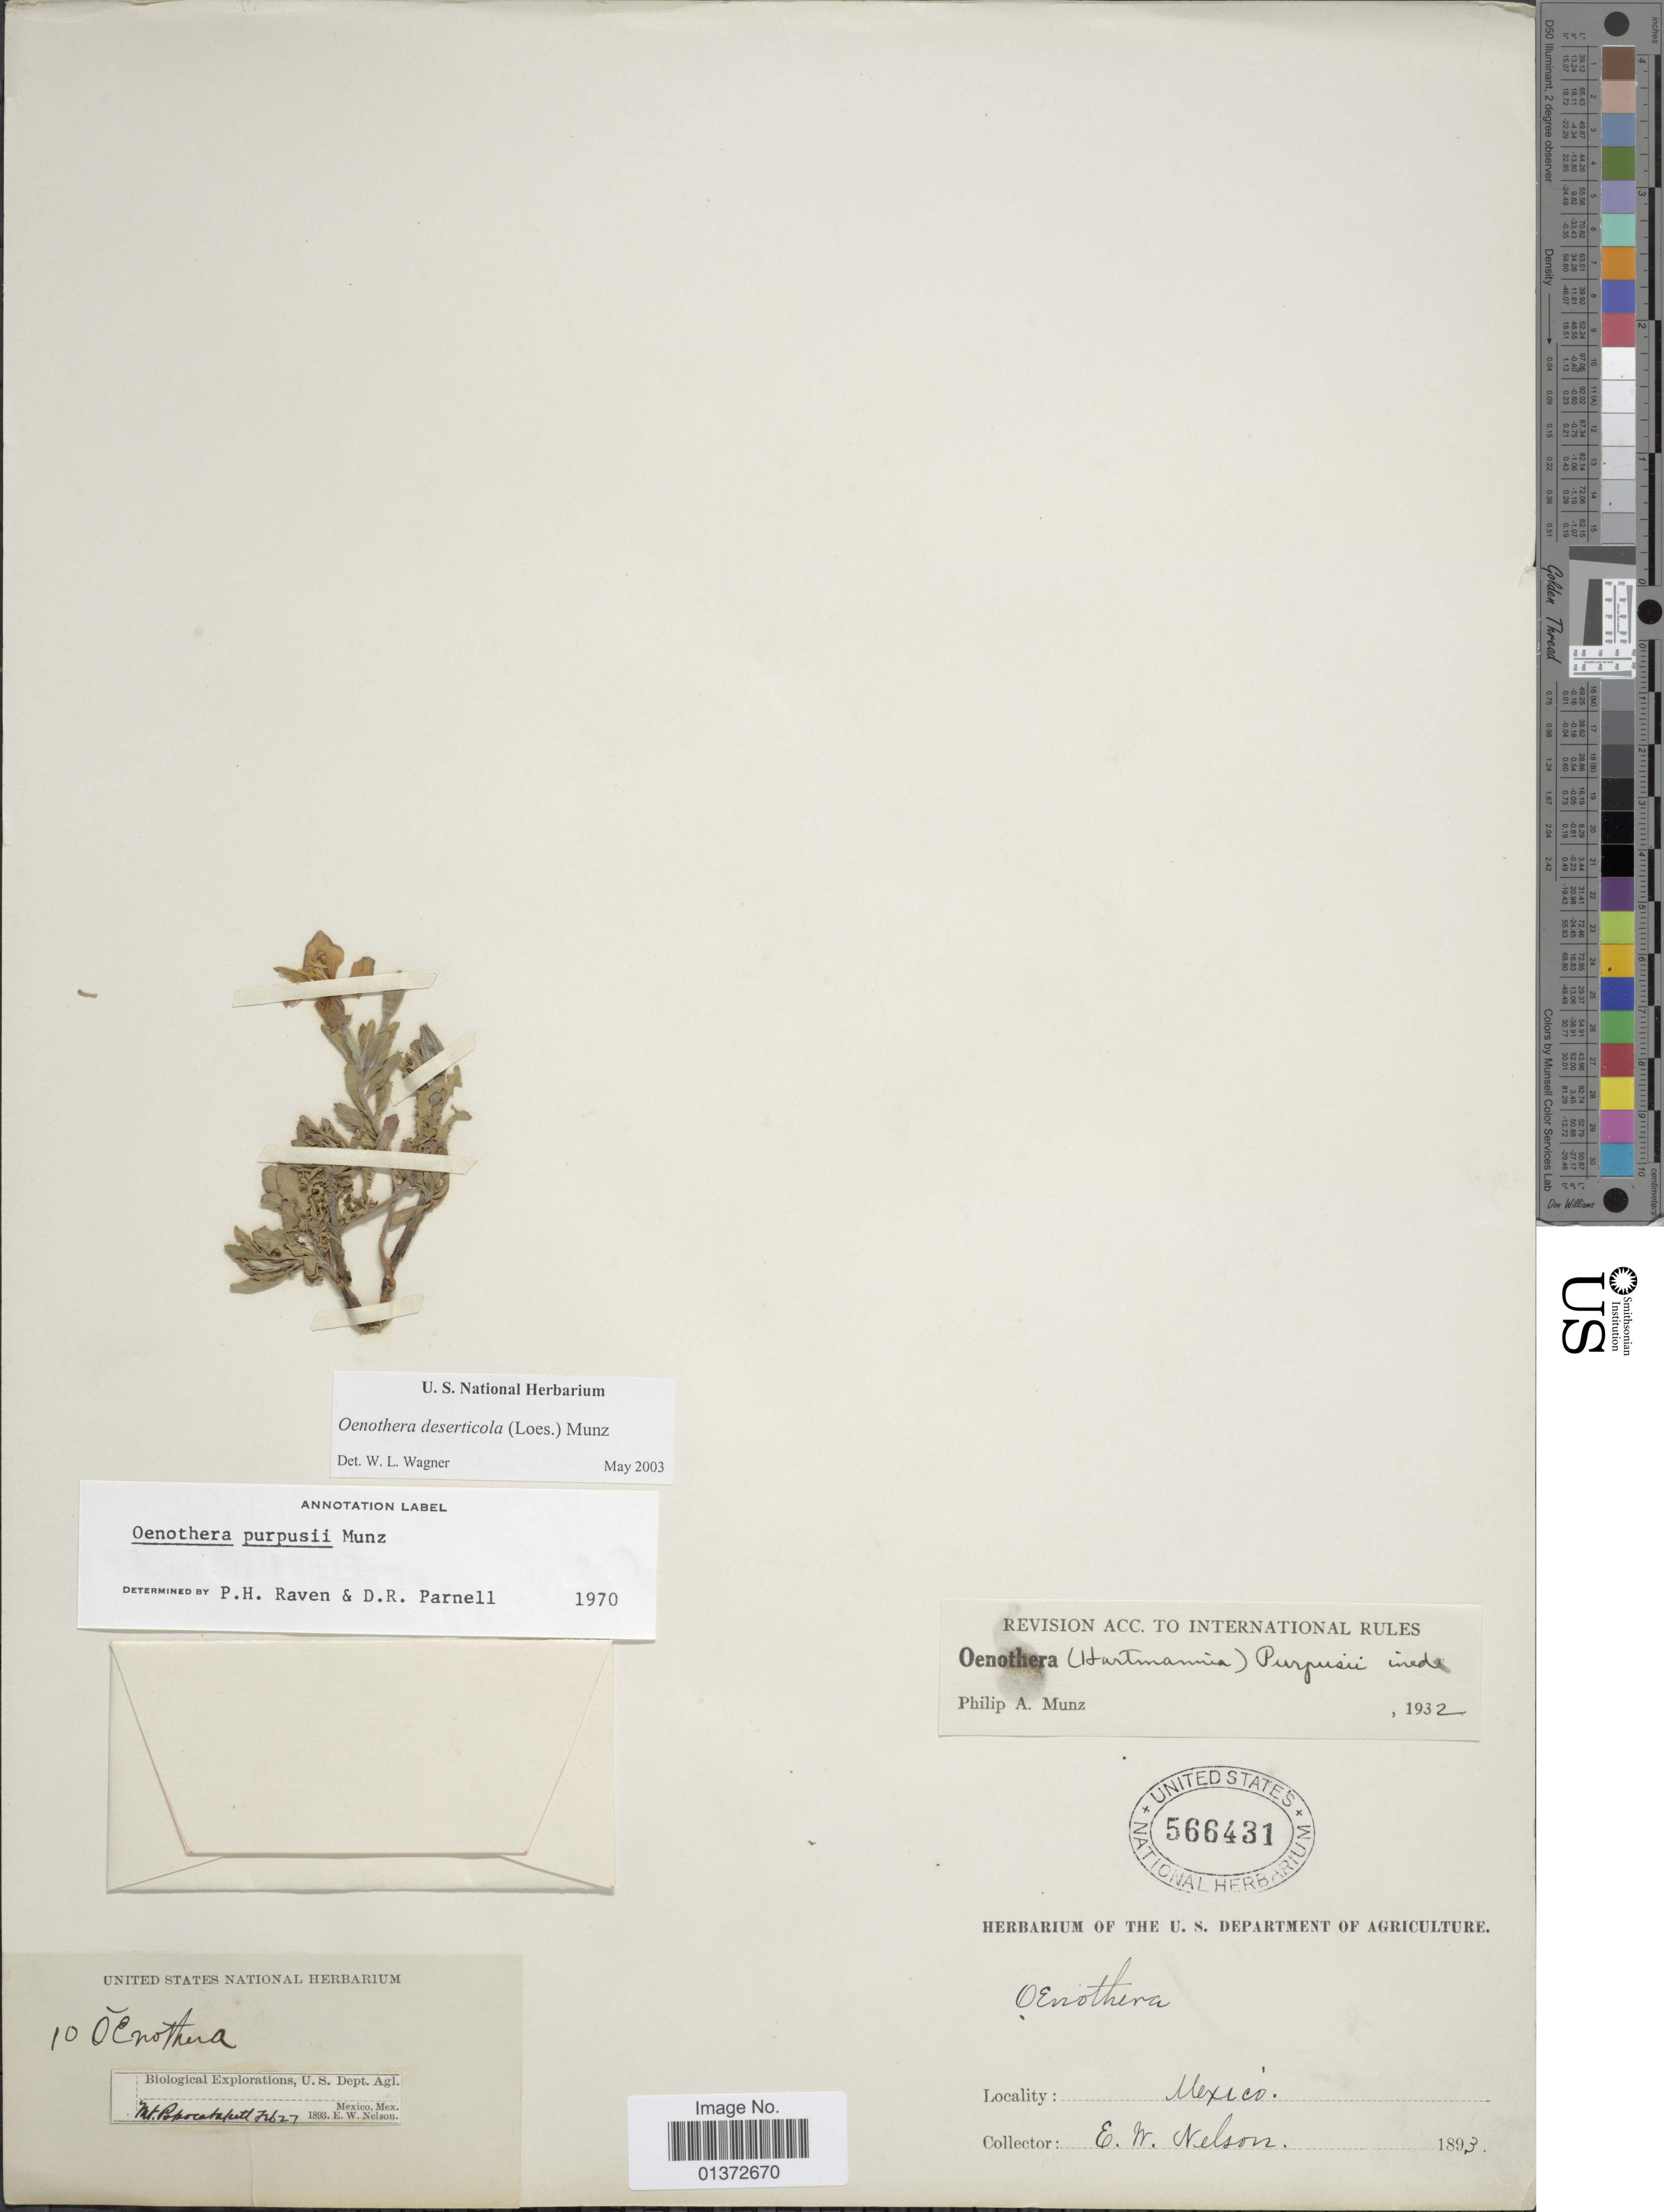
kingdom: Plantae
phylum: Tracheophyta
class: Magnoliopsida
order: Myrtales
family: Onagraceae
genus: Oenothera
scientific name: Oenothera deserticola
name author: (Loes.) Munz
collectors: E. W. Nelson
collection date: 1893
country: Mexico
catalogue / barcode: US 566431